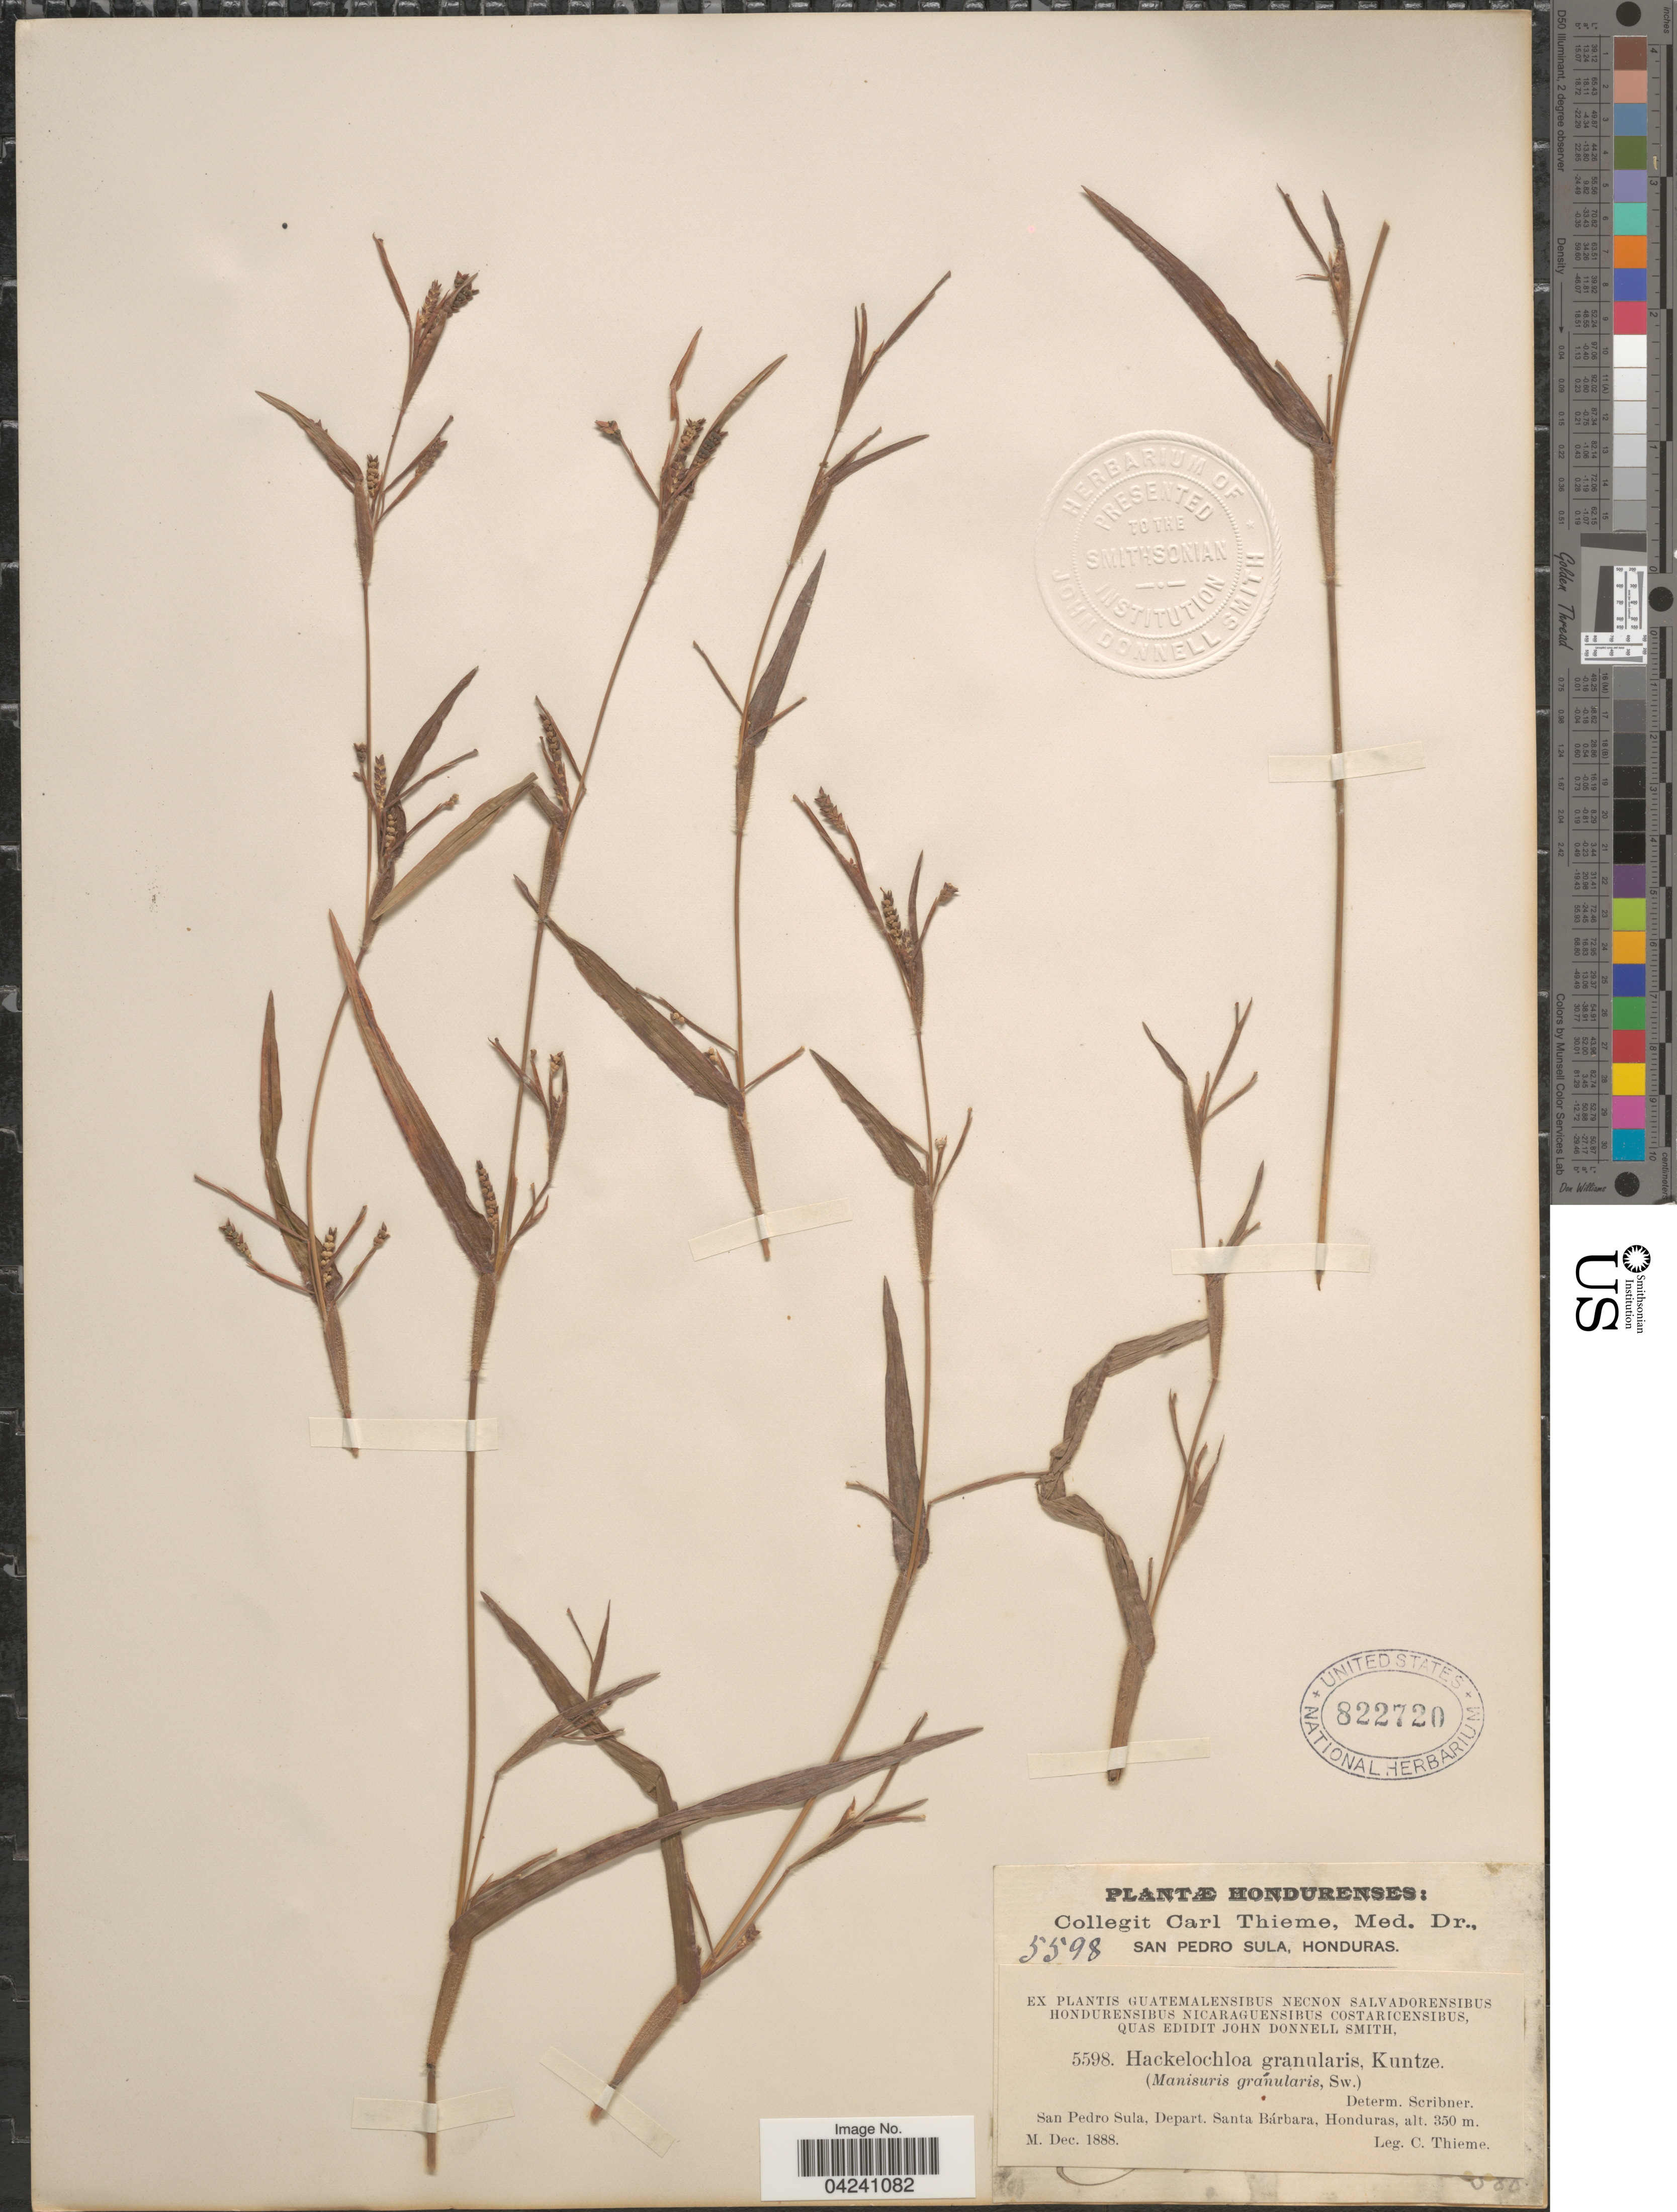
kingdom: Plantae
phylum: Tracheophyta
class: Liliopsida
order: Poales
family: Poaceae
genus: Hackelochloa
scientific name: Hackelochloa granularis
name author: (L.) Kuntze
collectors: C. Thieme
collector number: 5598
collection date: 1888-12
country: Honduras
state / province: Santa Barbara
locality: San Pedro Sula. San Pedro Sula, Depart. Santa Bárbara.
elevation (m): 350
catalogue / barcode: US 822720